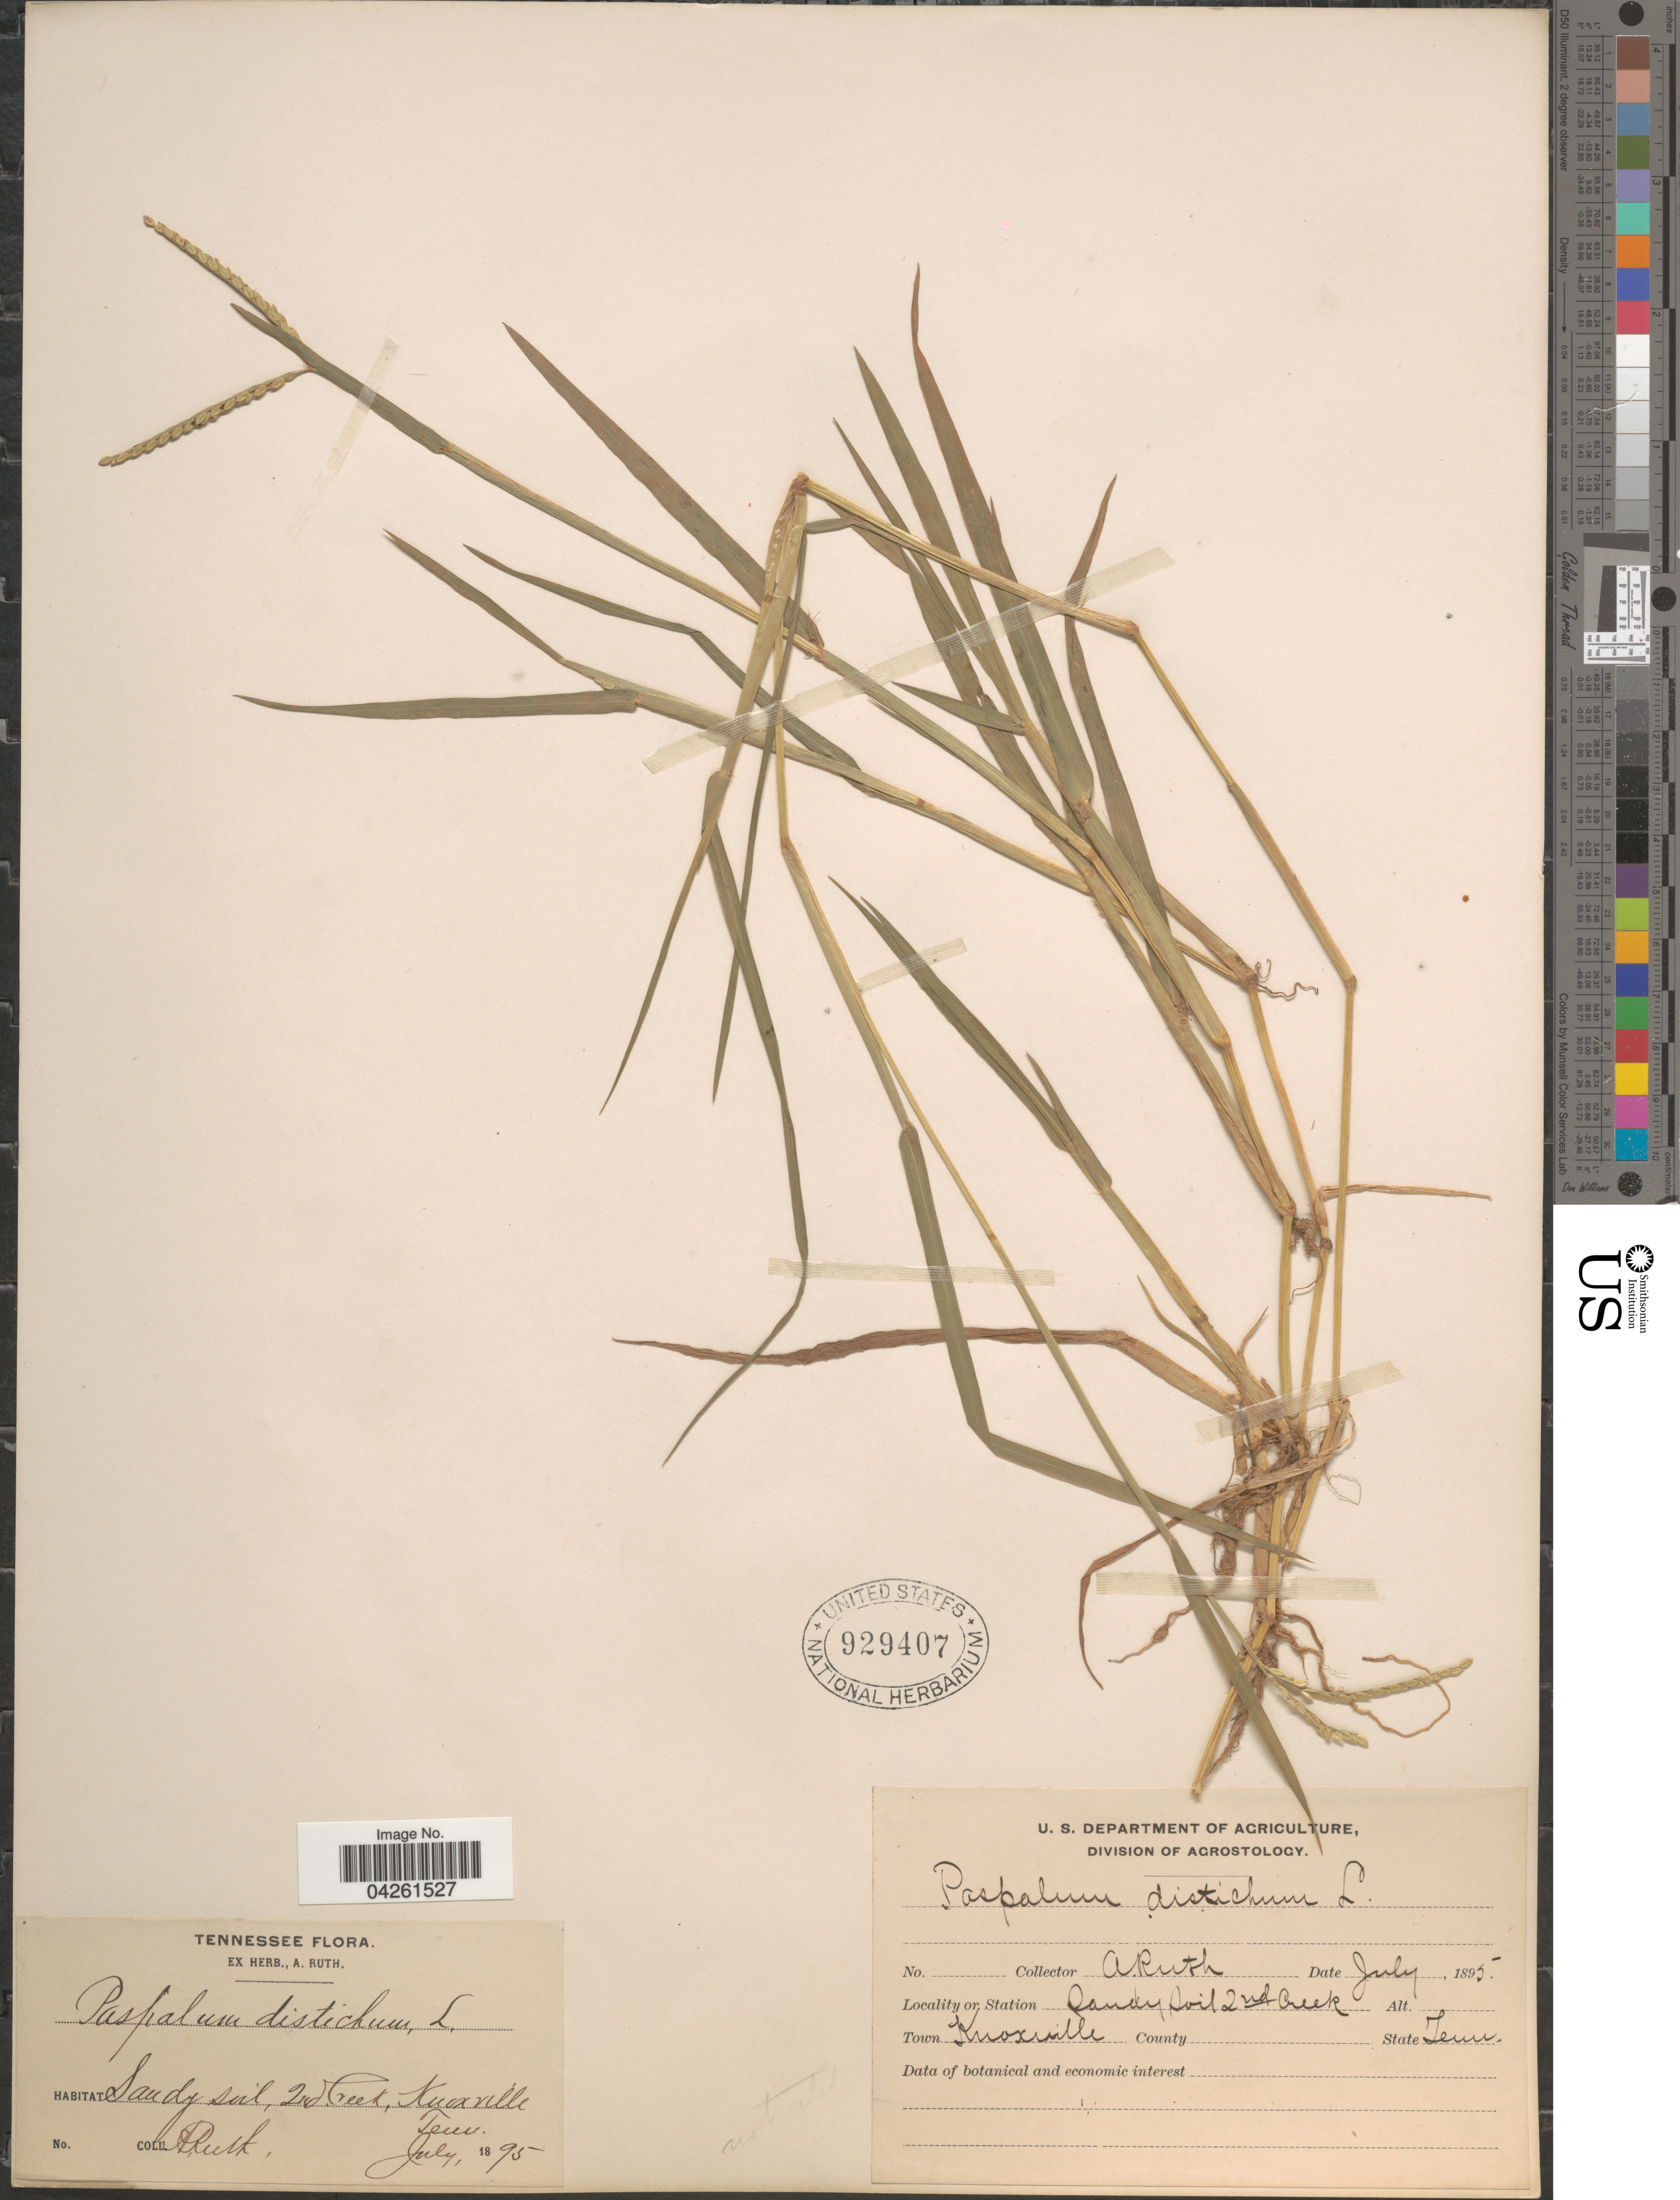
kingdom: Plantae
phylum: Tracheophyta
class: Liliopsida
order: Poales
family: Poaceae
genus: Paspalum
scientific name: Paspalum distichum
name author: L.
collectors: A. Ruth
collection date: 1895-07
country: United States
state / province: Tennessee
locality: Sandy soil 2nd. Creek, Knoxville.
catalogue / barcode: US 929407